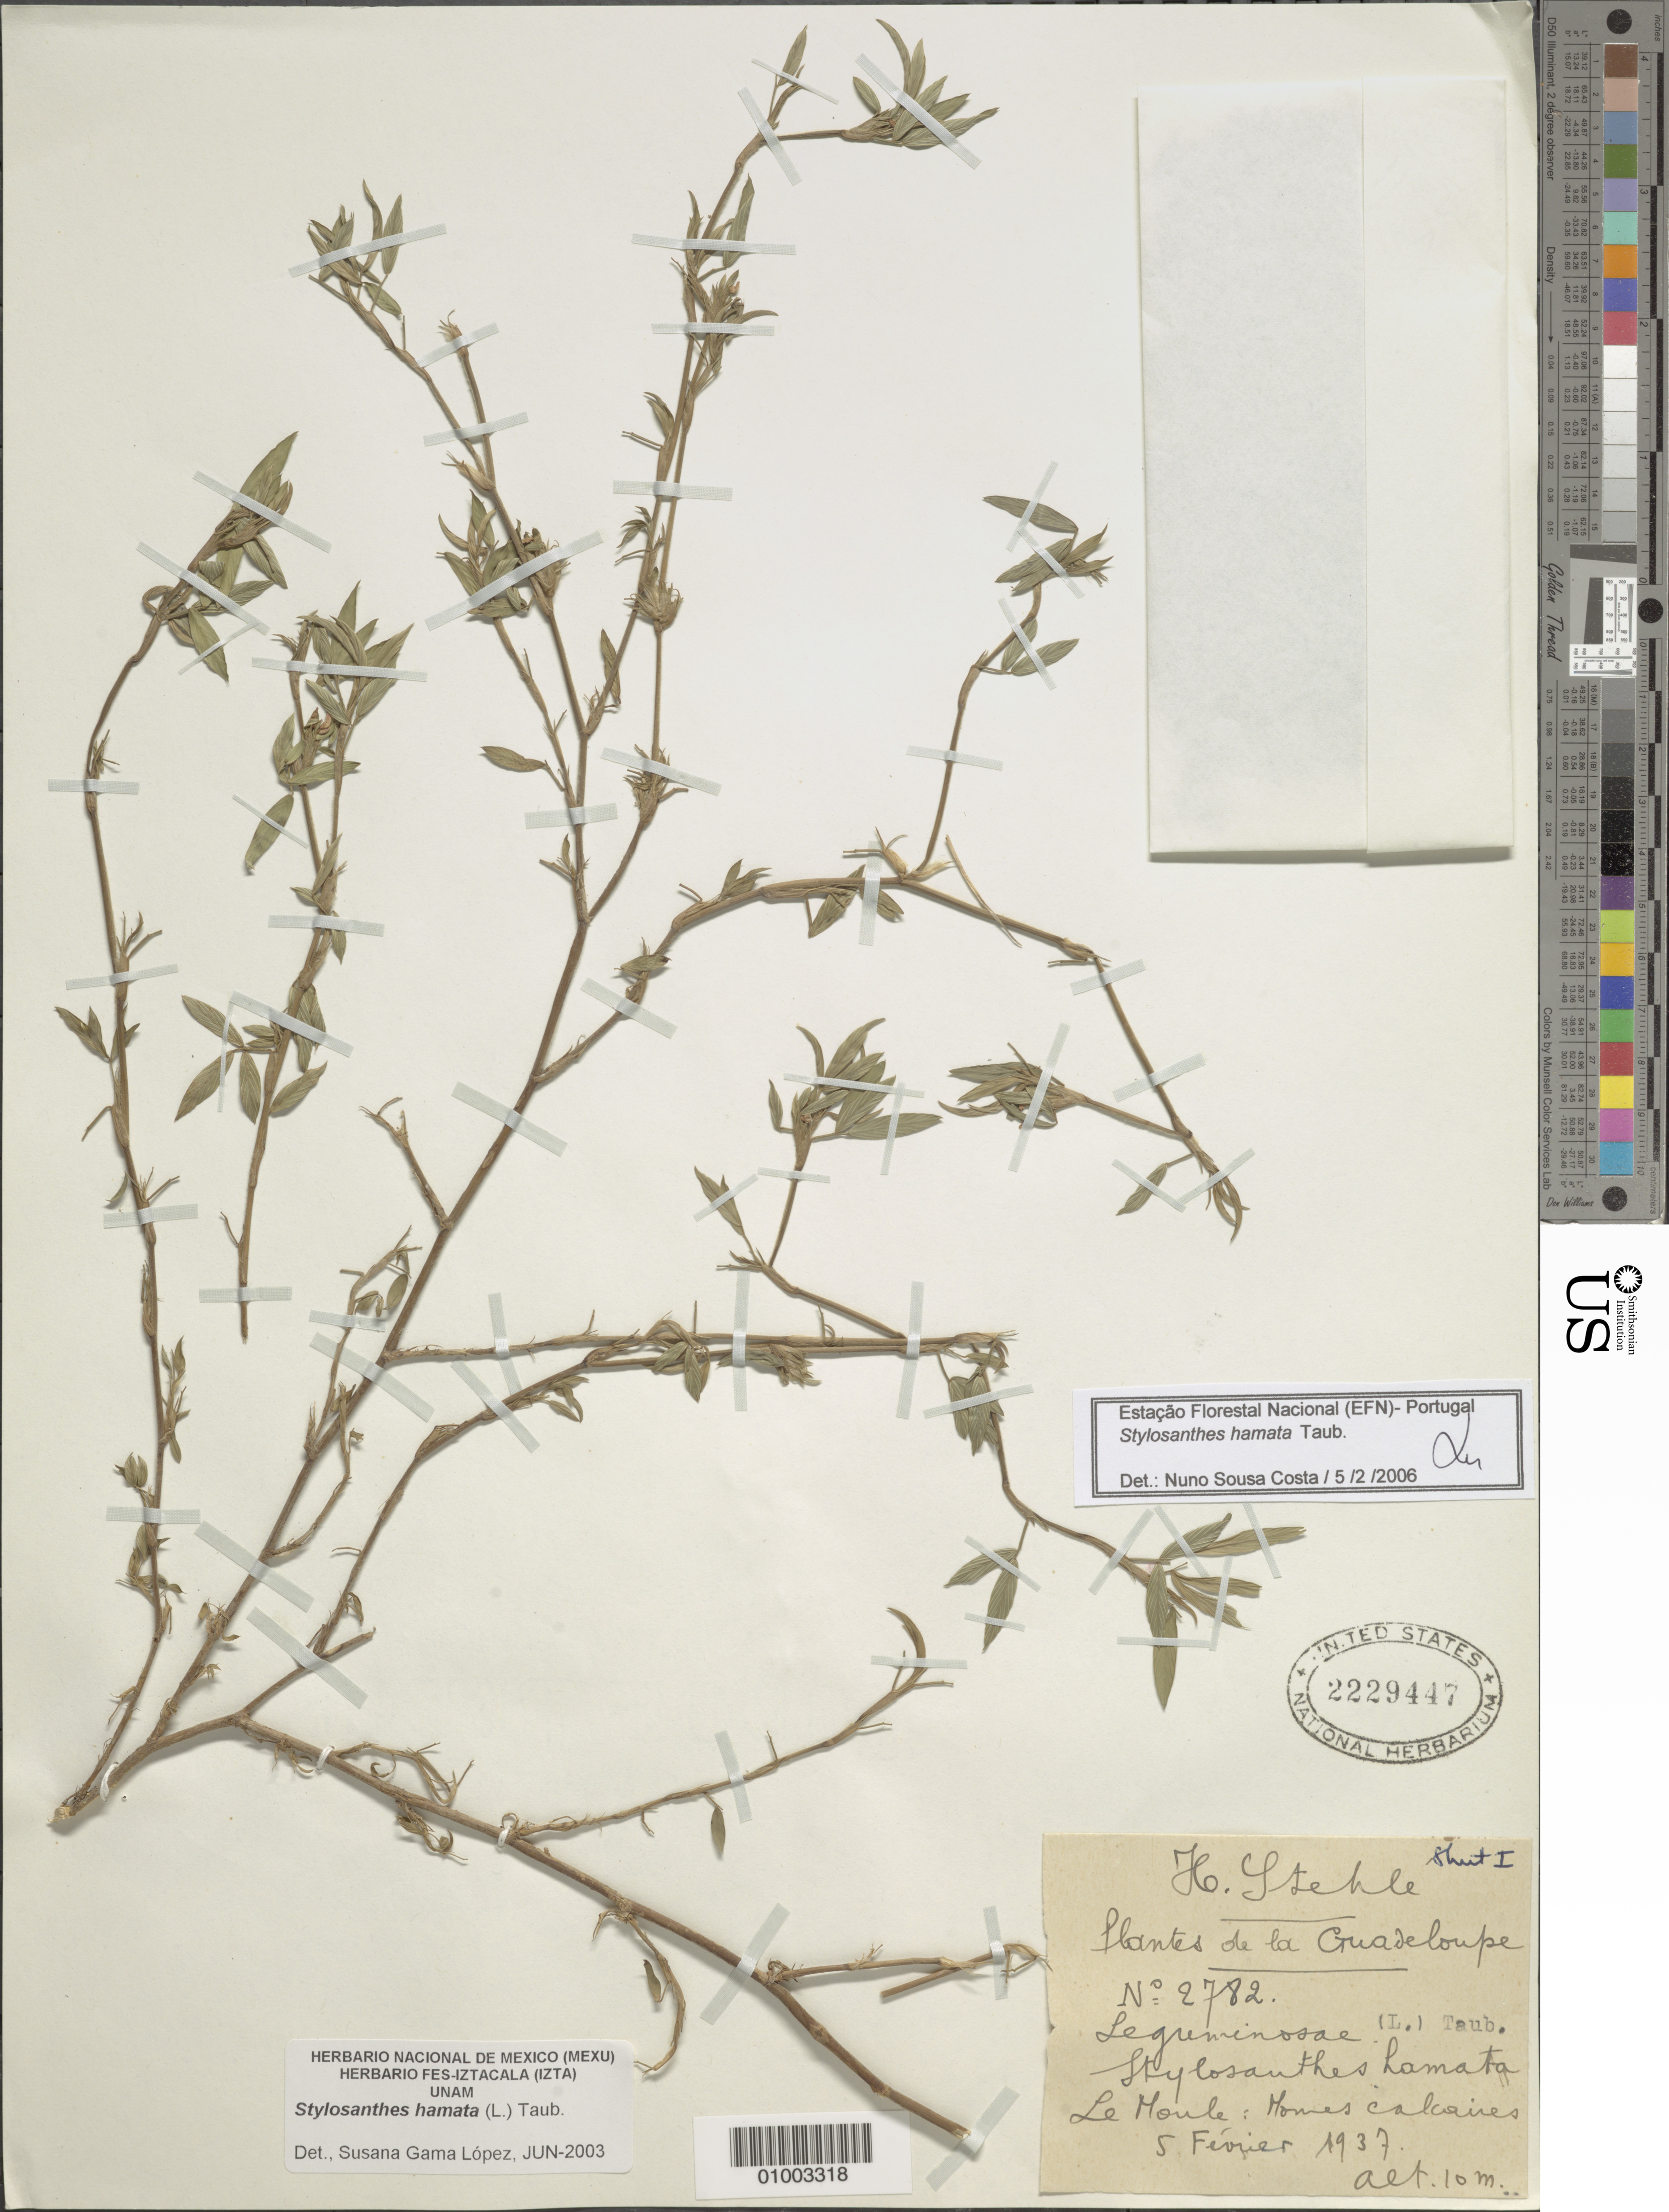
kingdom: Plantae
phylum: Tracheophyta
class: Magnoliopsida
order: Fabales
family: Fabaceae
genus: Stylosanthes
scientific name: Stylosanthes hamata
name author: (L.) Taub.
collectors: H. Stehlé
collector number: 2782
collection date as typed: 05 Feb 1937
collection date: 1937-02-05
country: Guadeloupe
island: Basse Terre [Guadeloupe]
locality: Le Moule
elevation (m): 10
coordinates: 0 N, 0 E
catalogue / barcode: US 2229447